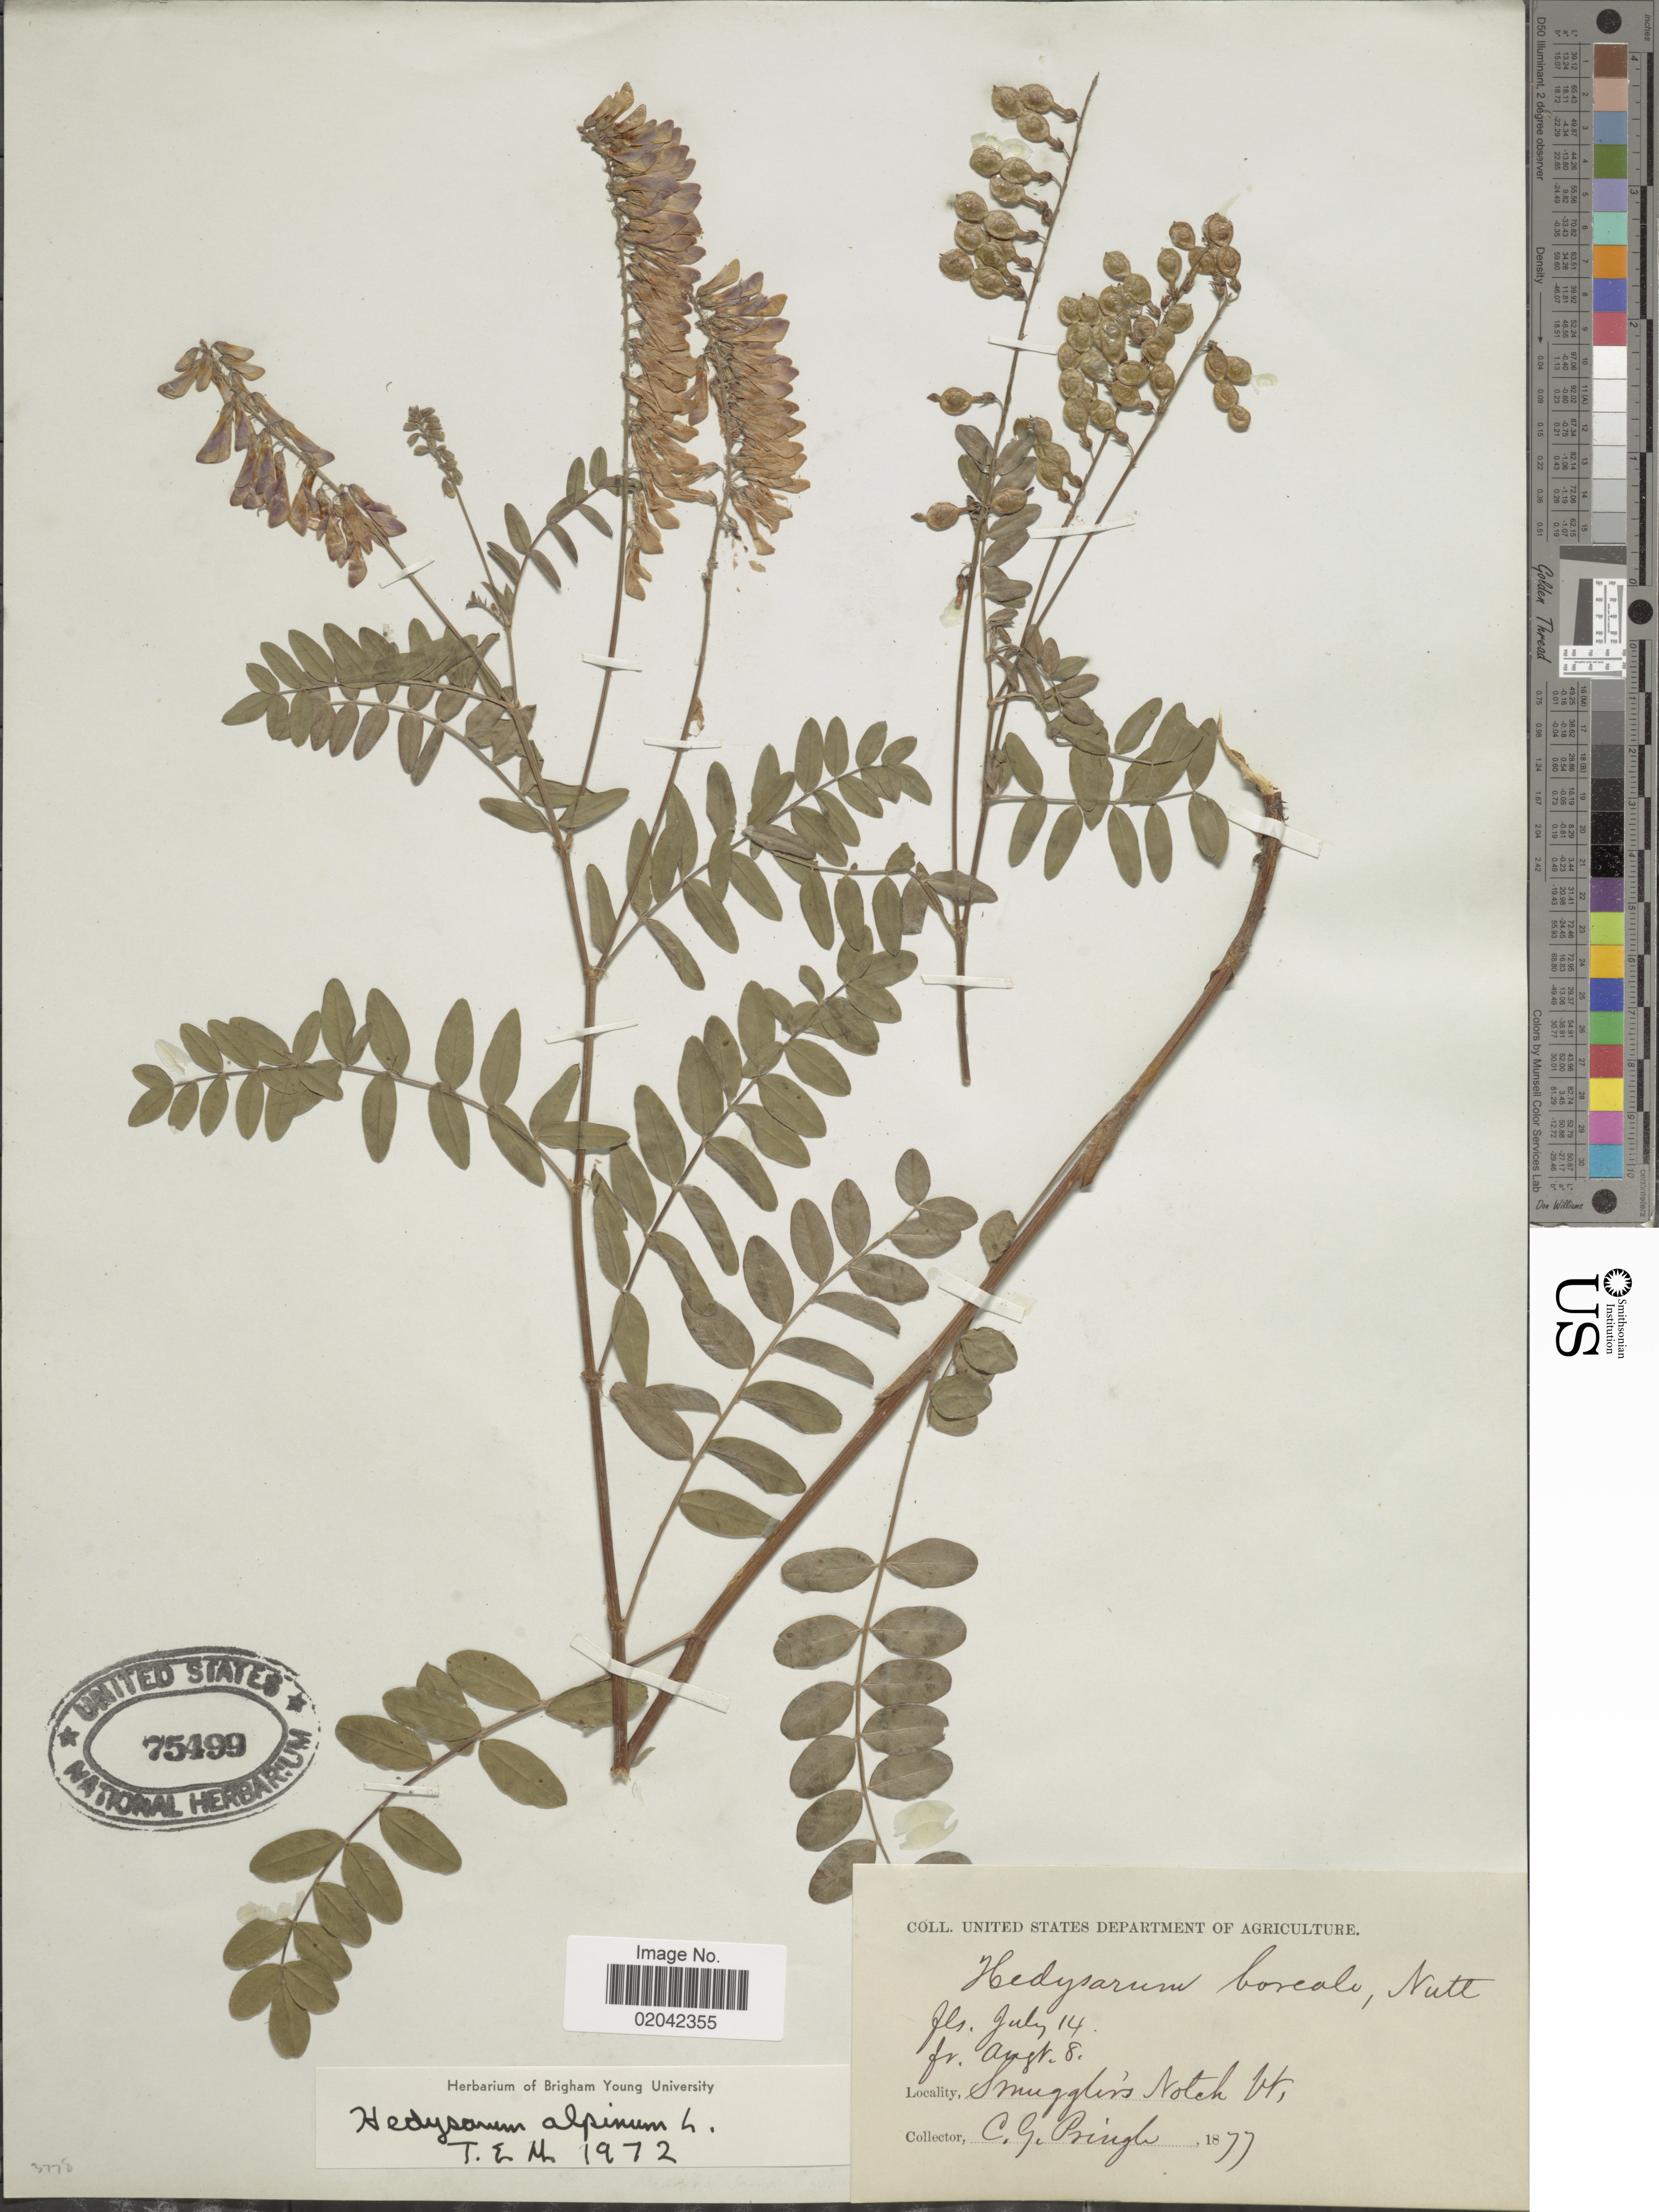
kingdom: Plantae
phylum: Tracheophyta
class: Magnoliopsida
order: Fabales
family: Fabaceae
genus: Hedysarum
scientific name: Hedysarum alpinum var. americanum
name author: Michx. ex Pursh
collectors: C. G. Pringle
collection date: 1877-07-14/1877-08-08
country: United States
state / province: Vermont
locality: Smuggler's Notch, Vt.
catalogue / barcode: US 75499